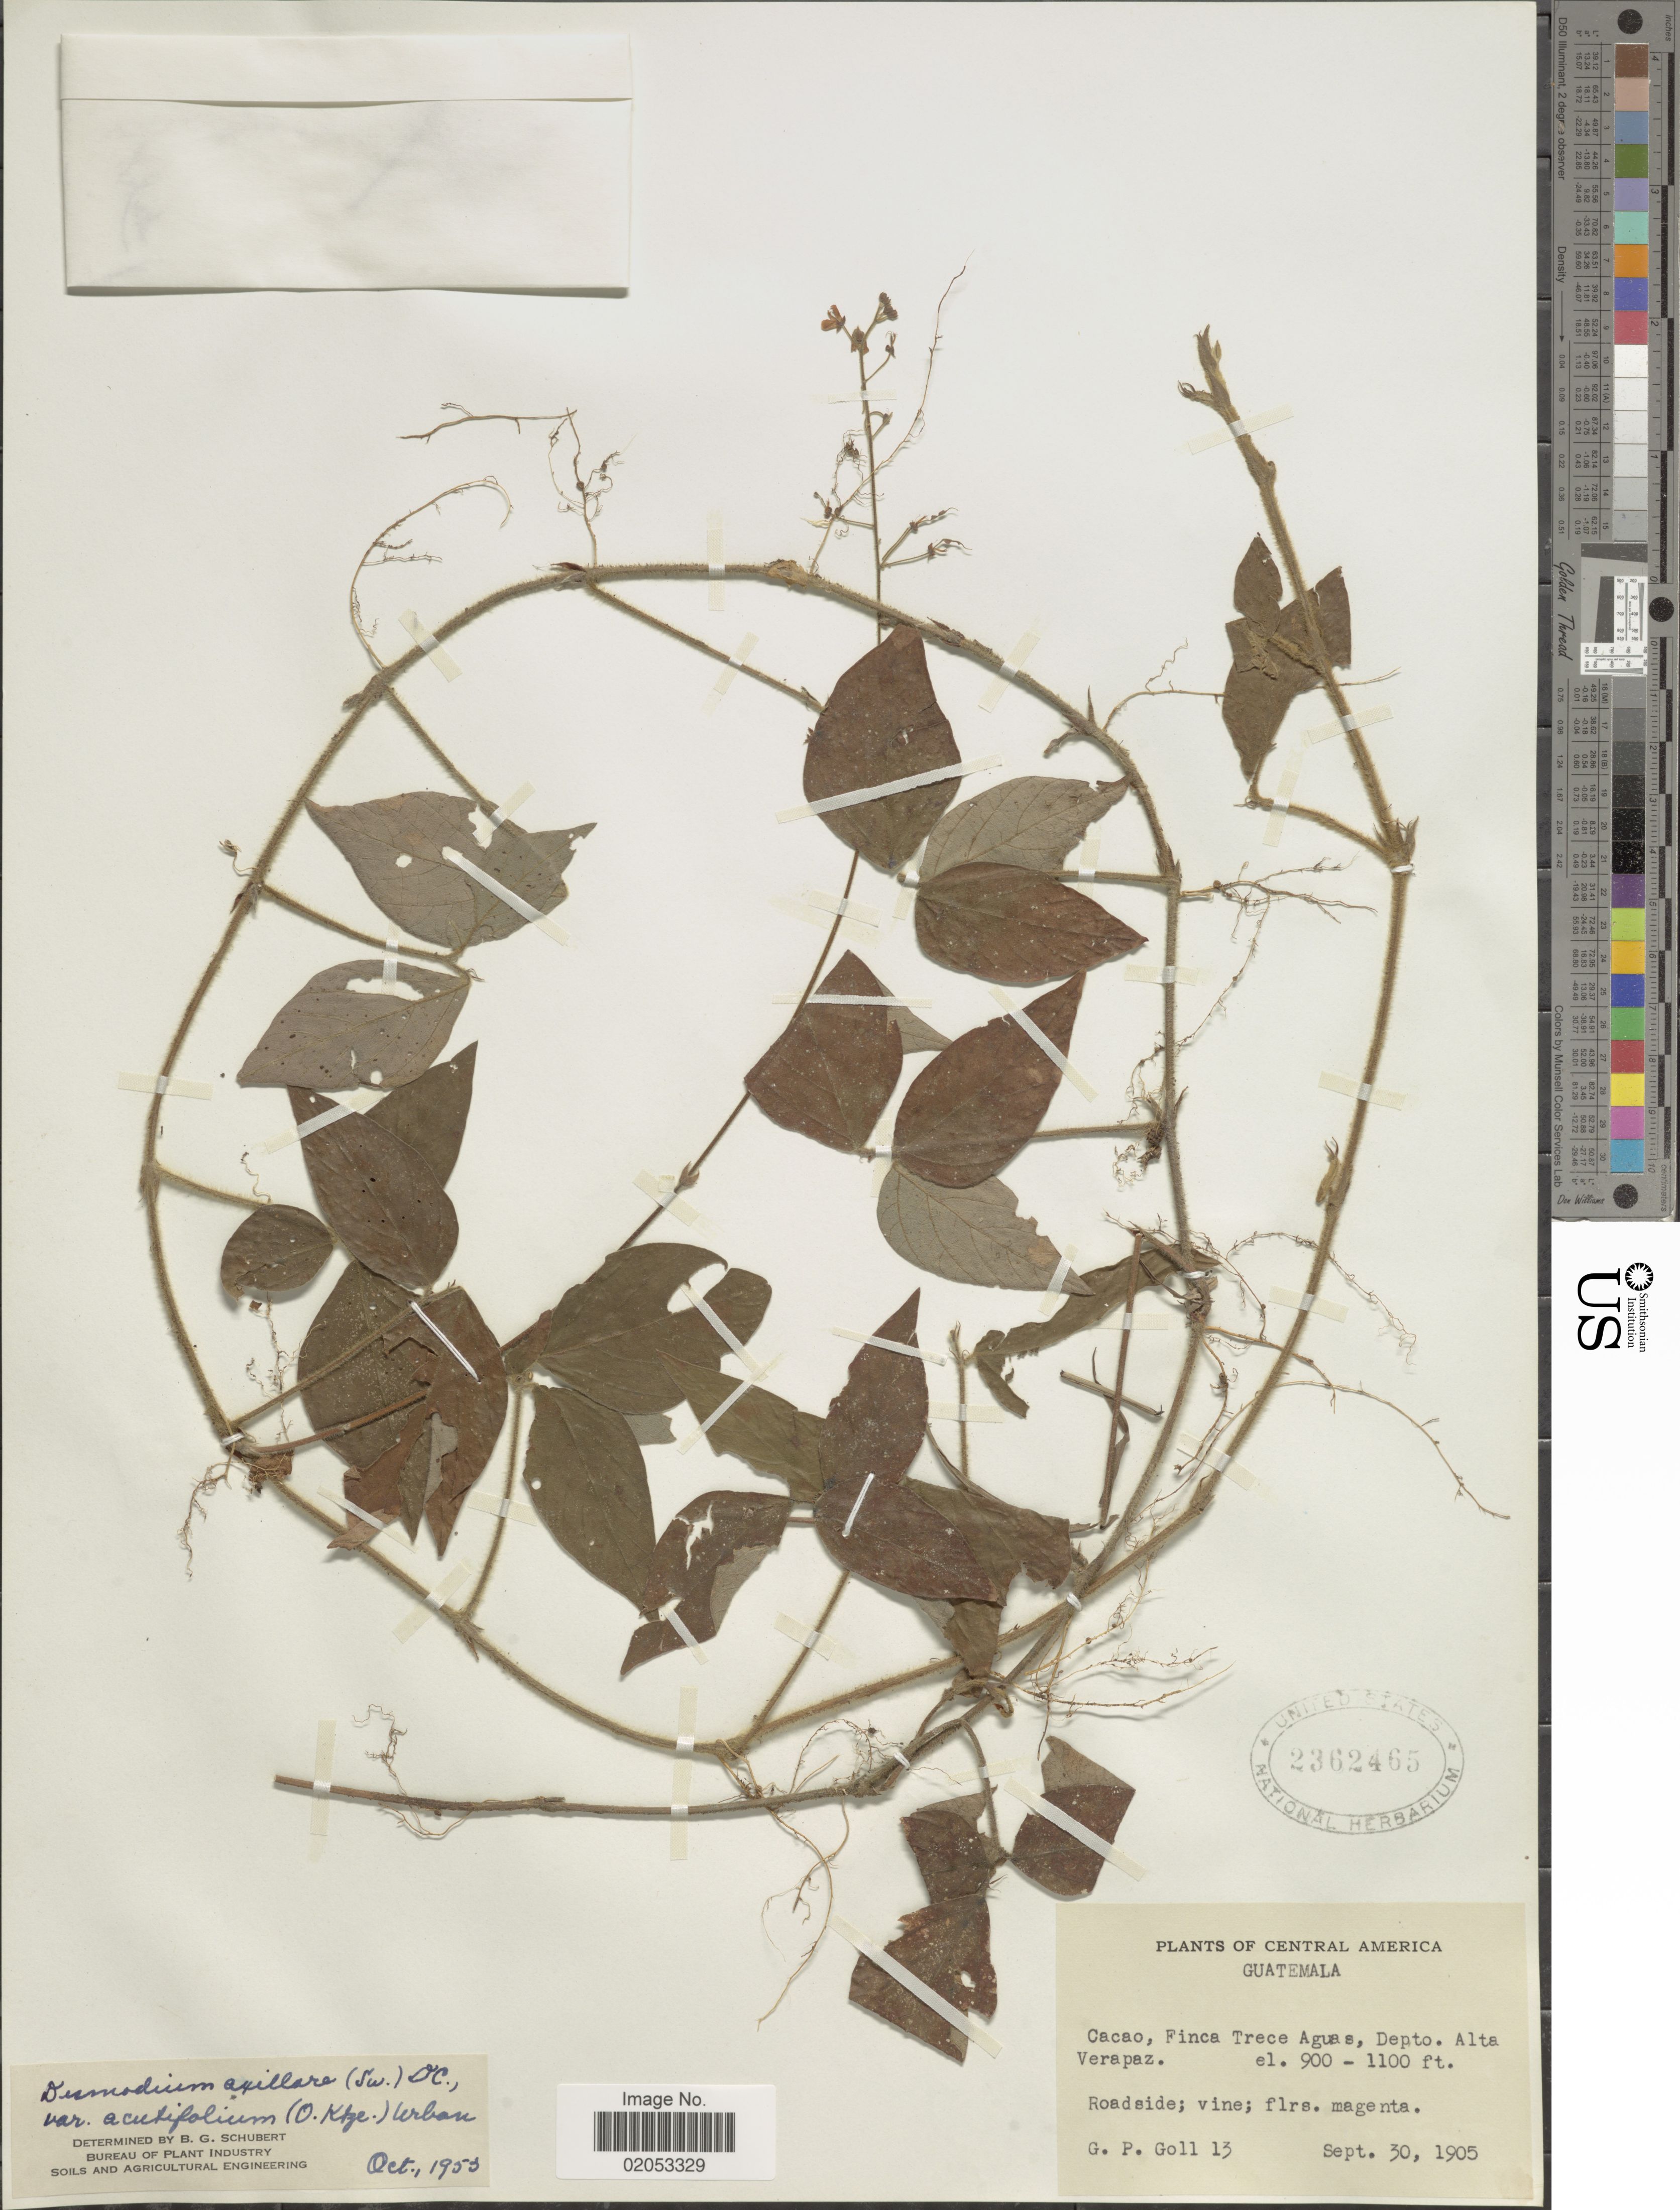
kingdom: Plantae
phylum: Tracheophyta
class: Magnoliopsida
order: Fabales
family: Fabaceae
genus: Desmodium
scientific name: Desmodium axillare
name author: (Sw.) DC.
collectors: G. P. Goll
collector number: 13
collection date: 1905-09-30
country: Guatemala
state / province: Alta Verapaz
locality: Central America, Cacao, Finca Trece Aguas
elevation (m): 274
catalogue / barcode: US 2362465